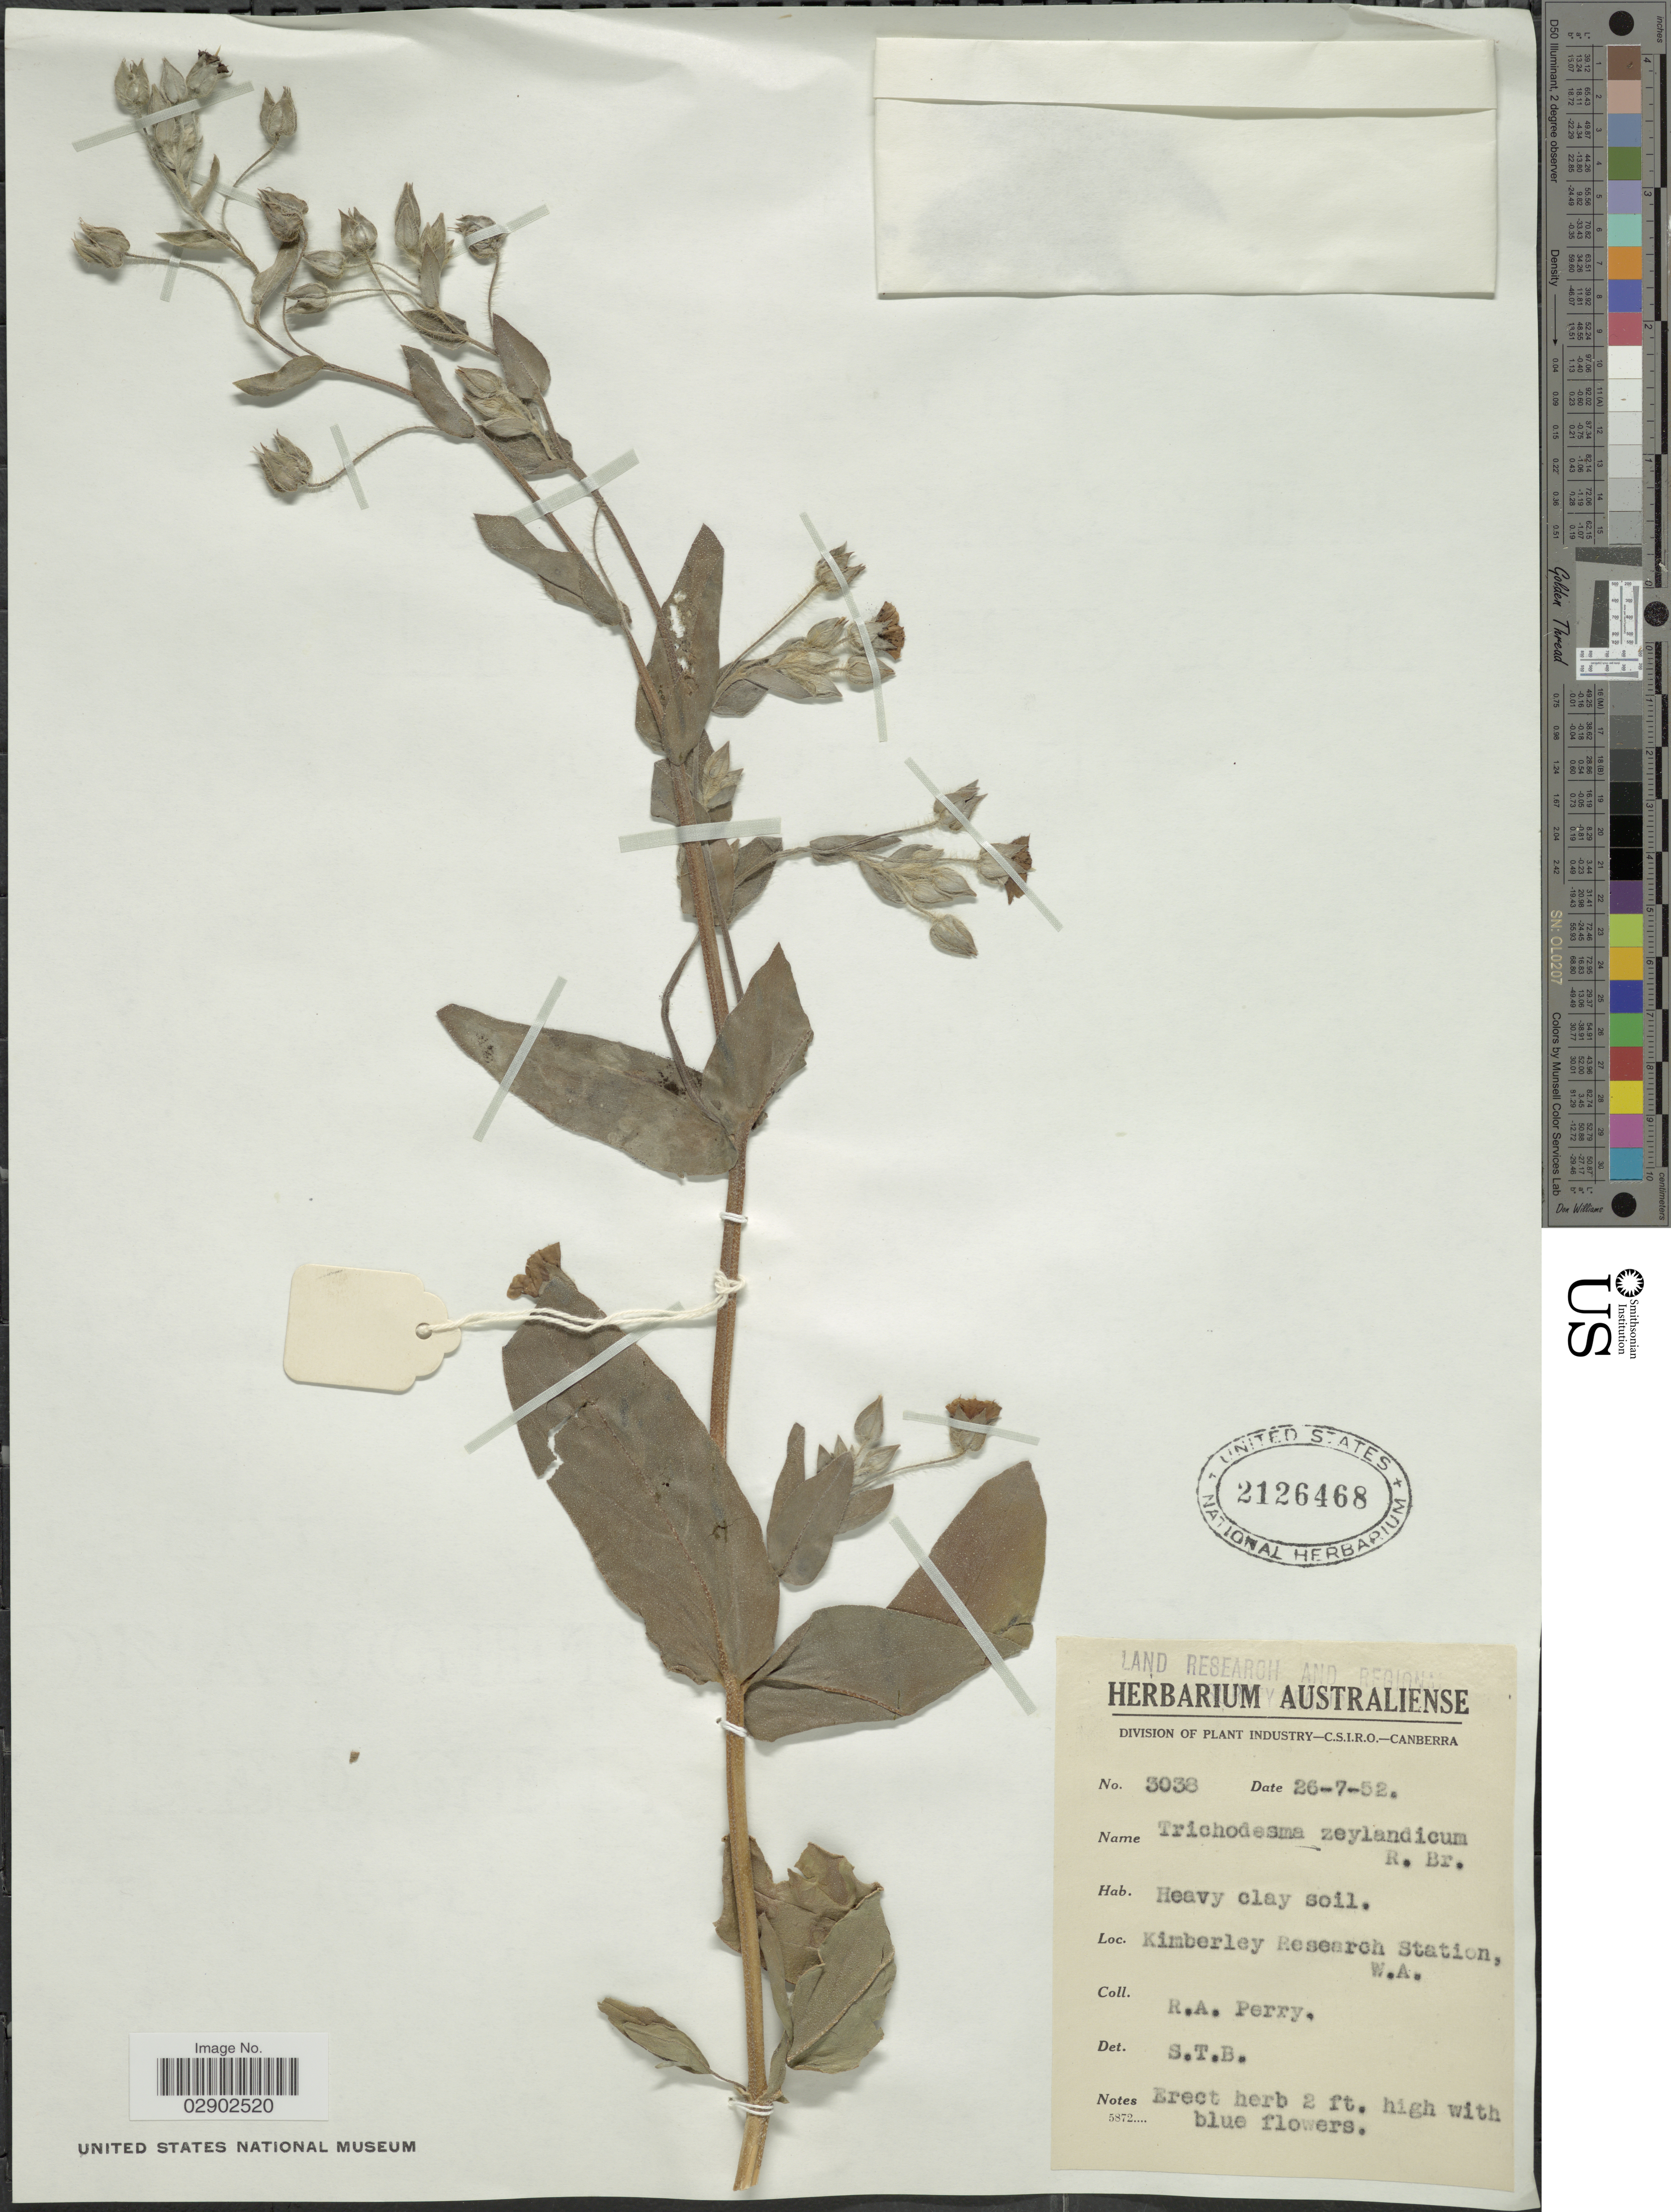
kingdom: Plantae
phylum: Tracheophyta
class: Magnoliopsida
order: Boraginales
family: Boraginaceae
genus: Trichodesma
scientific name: Trichodesma zeylanicum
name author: (Burm. f.) R. Br.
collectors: Perry, R. A.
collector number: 3038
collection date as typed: Transcribed d/m/y: 26/7/52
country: Australia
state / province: Western Australia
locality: Kimberley Research Station, W. A.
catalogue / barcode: US 2126468